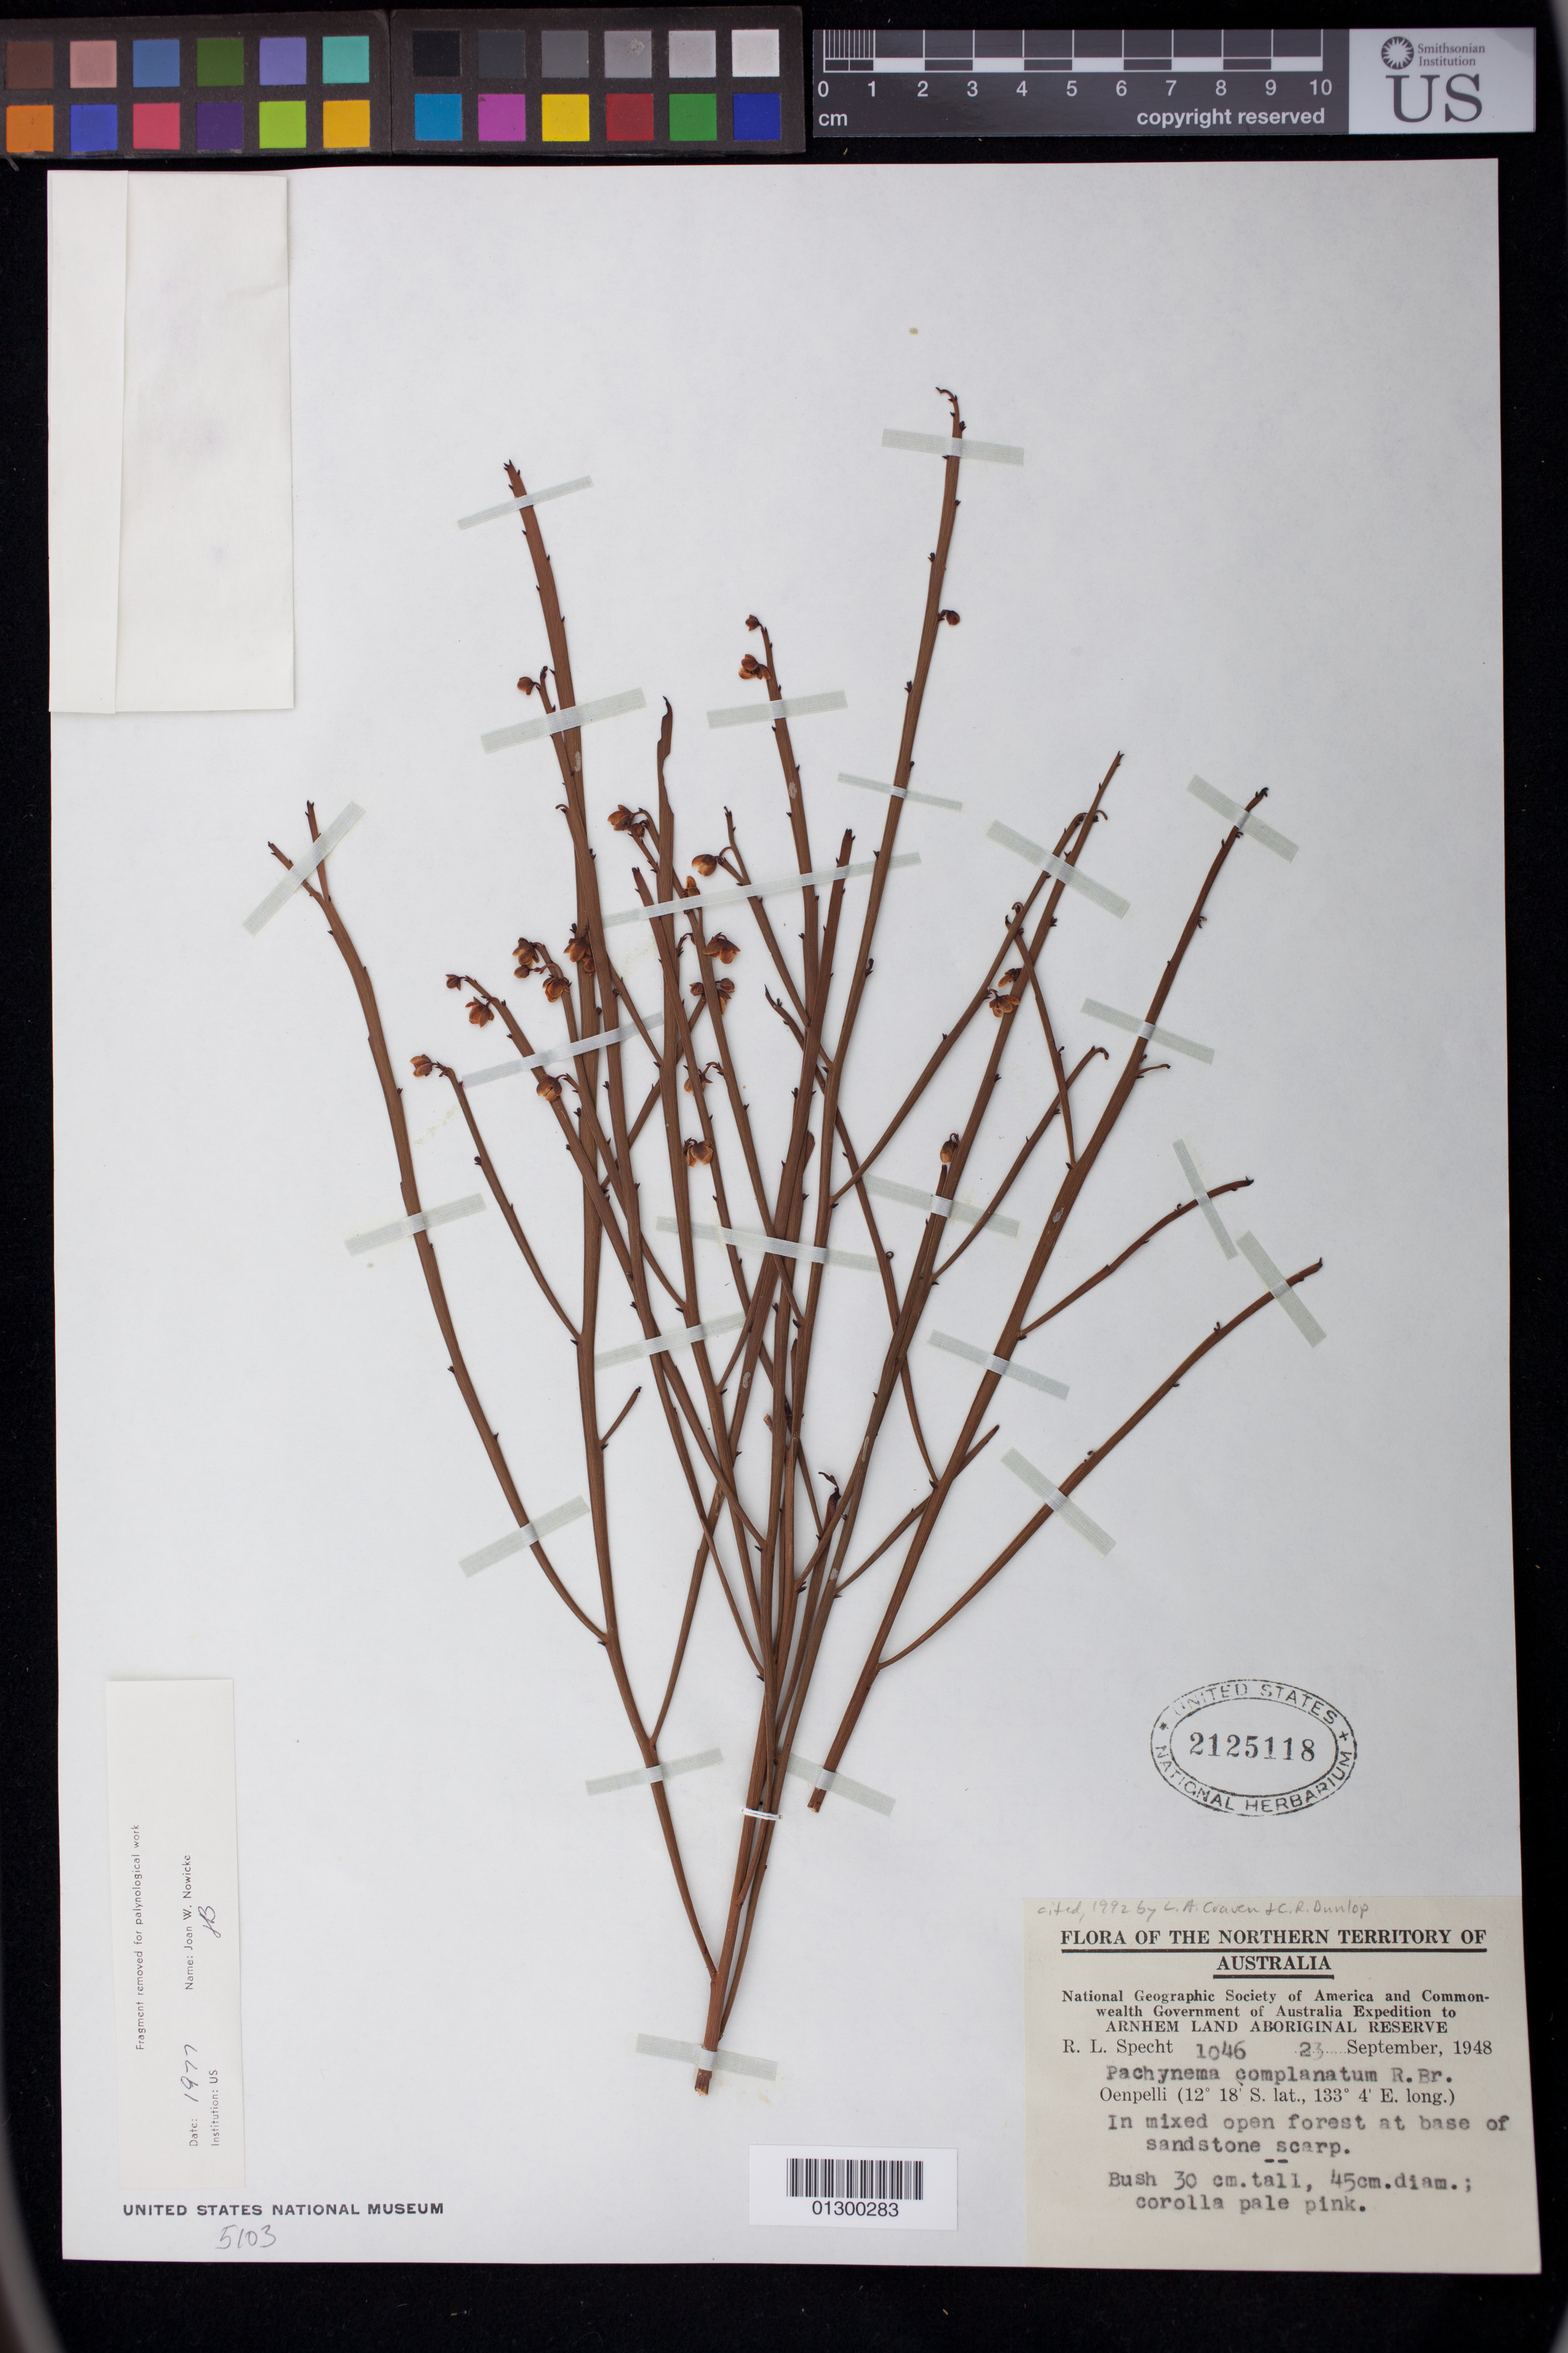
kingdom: Plantae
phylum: Tracheophyta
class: Magnoliopsida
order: Dilleniales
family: Dilleniaceae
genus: Hibbertia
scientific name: Hibbertia persquamata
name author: Toelken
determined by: Strong, Mark T., (BOT), Smithsonian Institution - National Museum of Natural History (UNITED STATES)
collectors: R. L. Specht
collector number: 1046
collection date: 1948-09-23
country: Australia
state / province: Northern Territory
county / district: West Arnhem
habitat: In mixed open forest at base of sandstone scarp.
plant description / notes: Bush 30 cm. tall, 45 cm. diam.; corolla pale pink.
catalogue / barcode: US 2125118